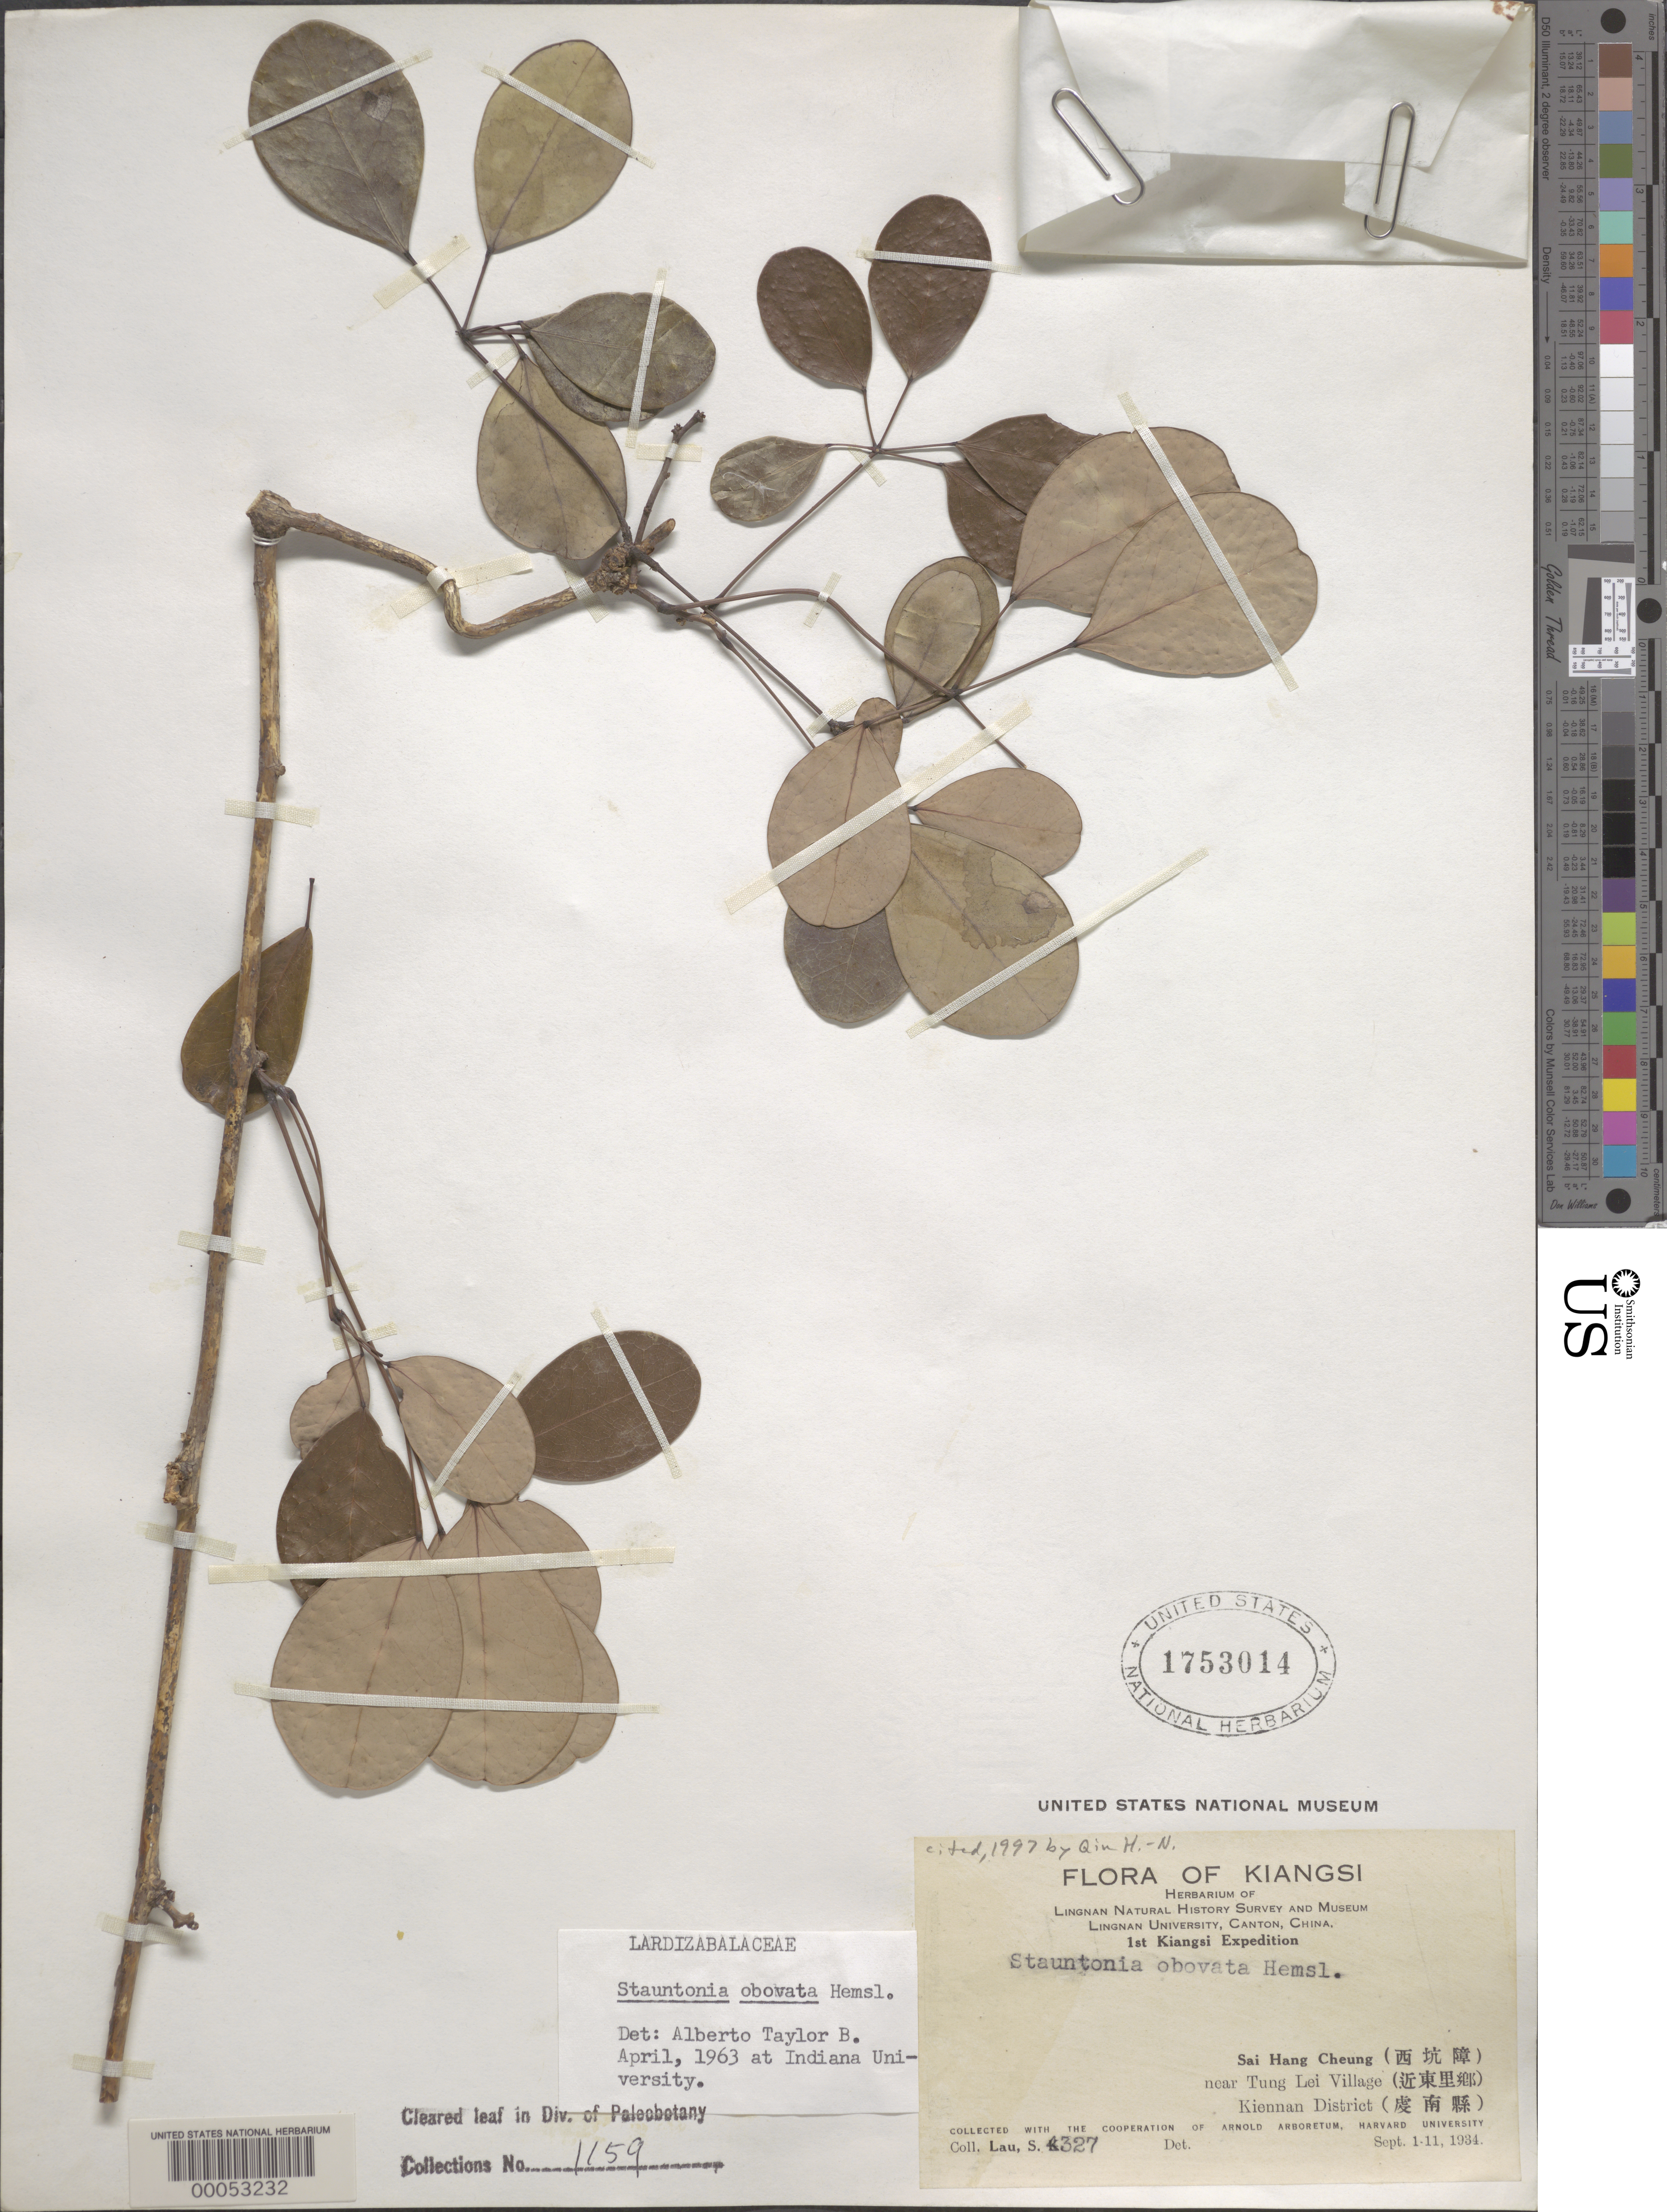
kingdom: Plantae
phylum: Tracheophyta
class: Magnoliopsida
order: Ranunculales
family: Lardizabalaceae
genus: Stauntonia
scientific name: Stauntonia obovata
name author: Hemsl.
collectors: S. Lau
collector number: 4327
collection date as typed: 01 Sep 1934 to 11 Sep 1934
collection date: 1934-09-01/1934-09-11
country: China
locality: Near tung lei village, kiennan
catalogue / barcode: US 1753014